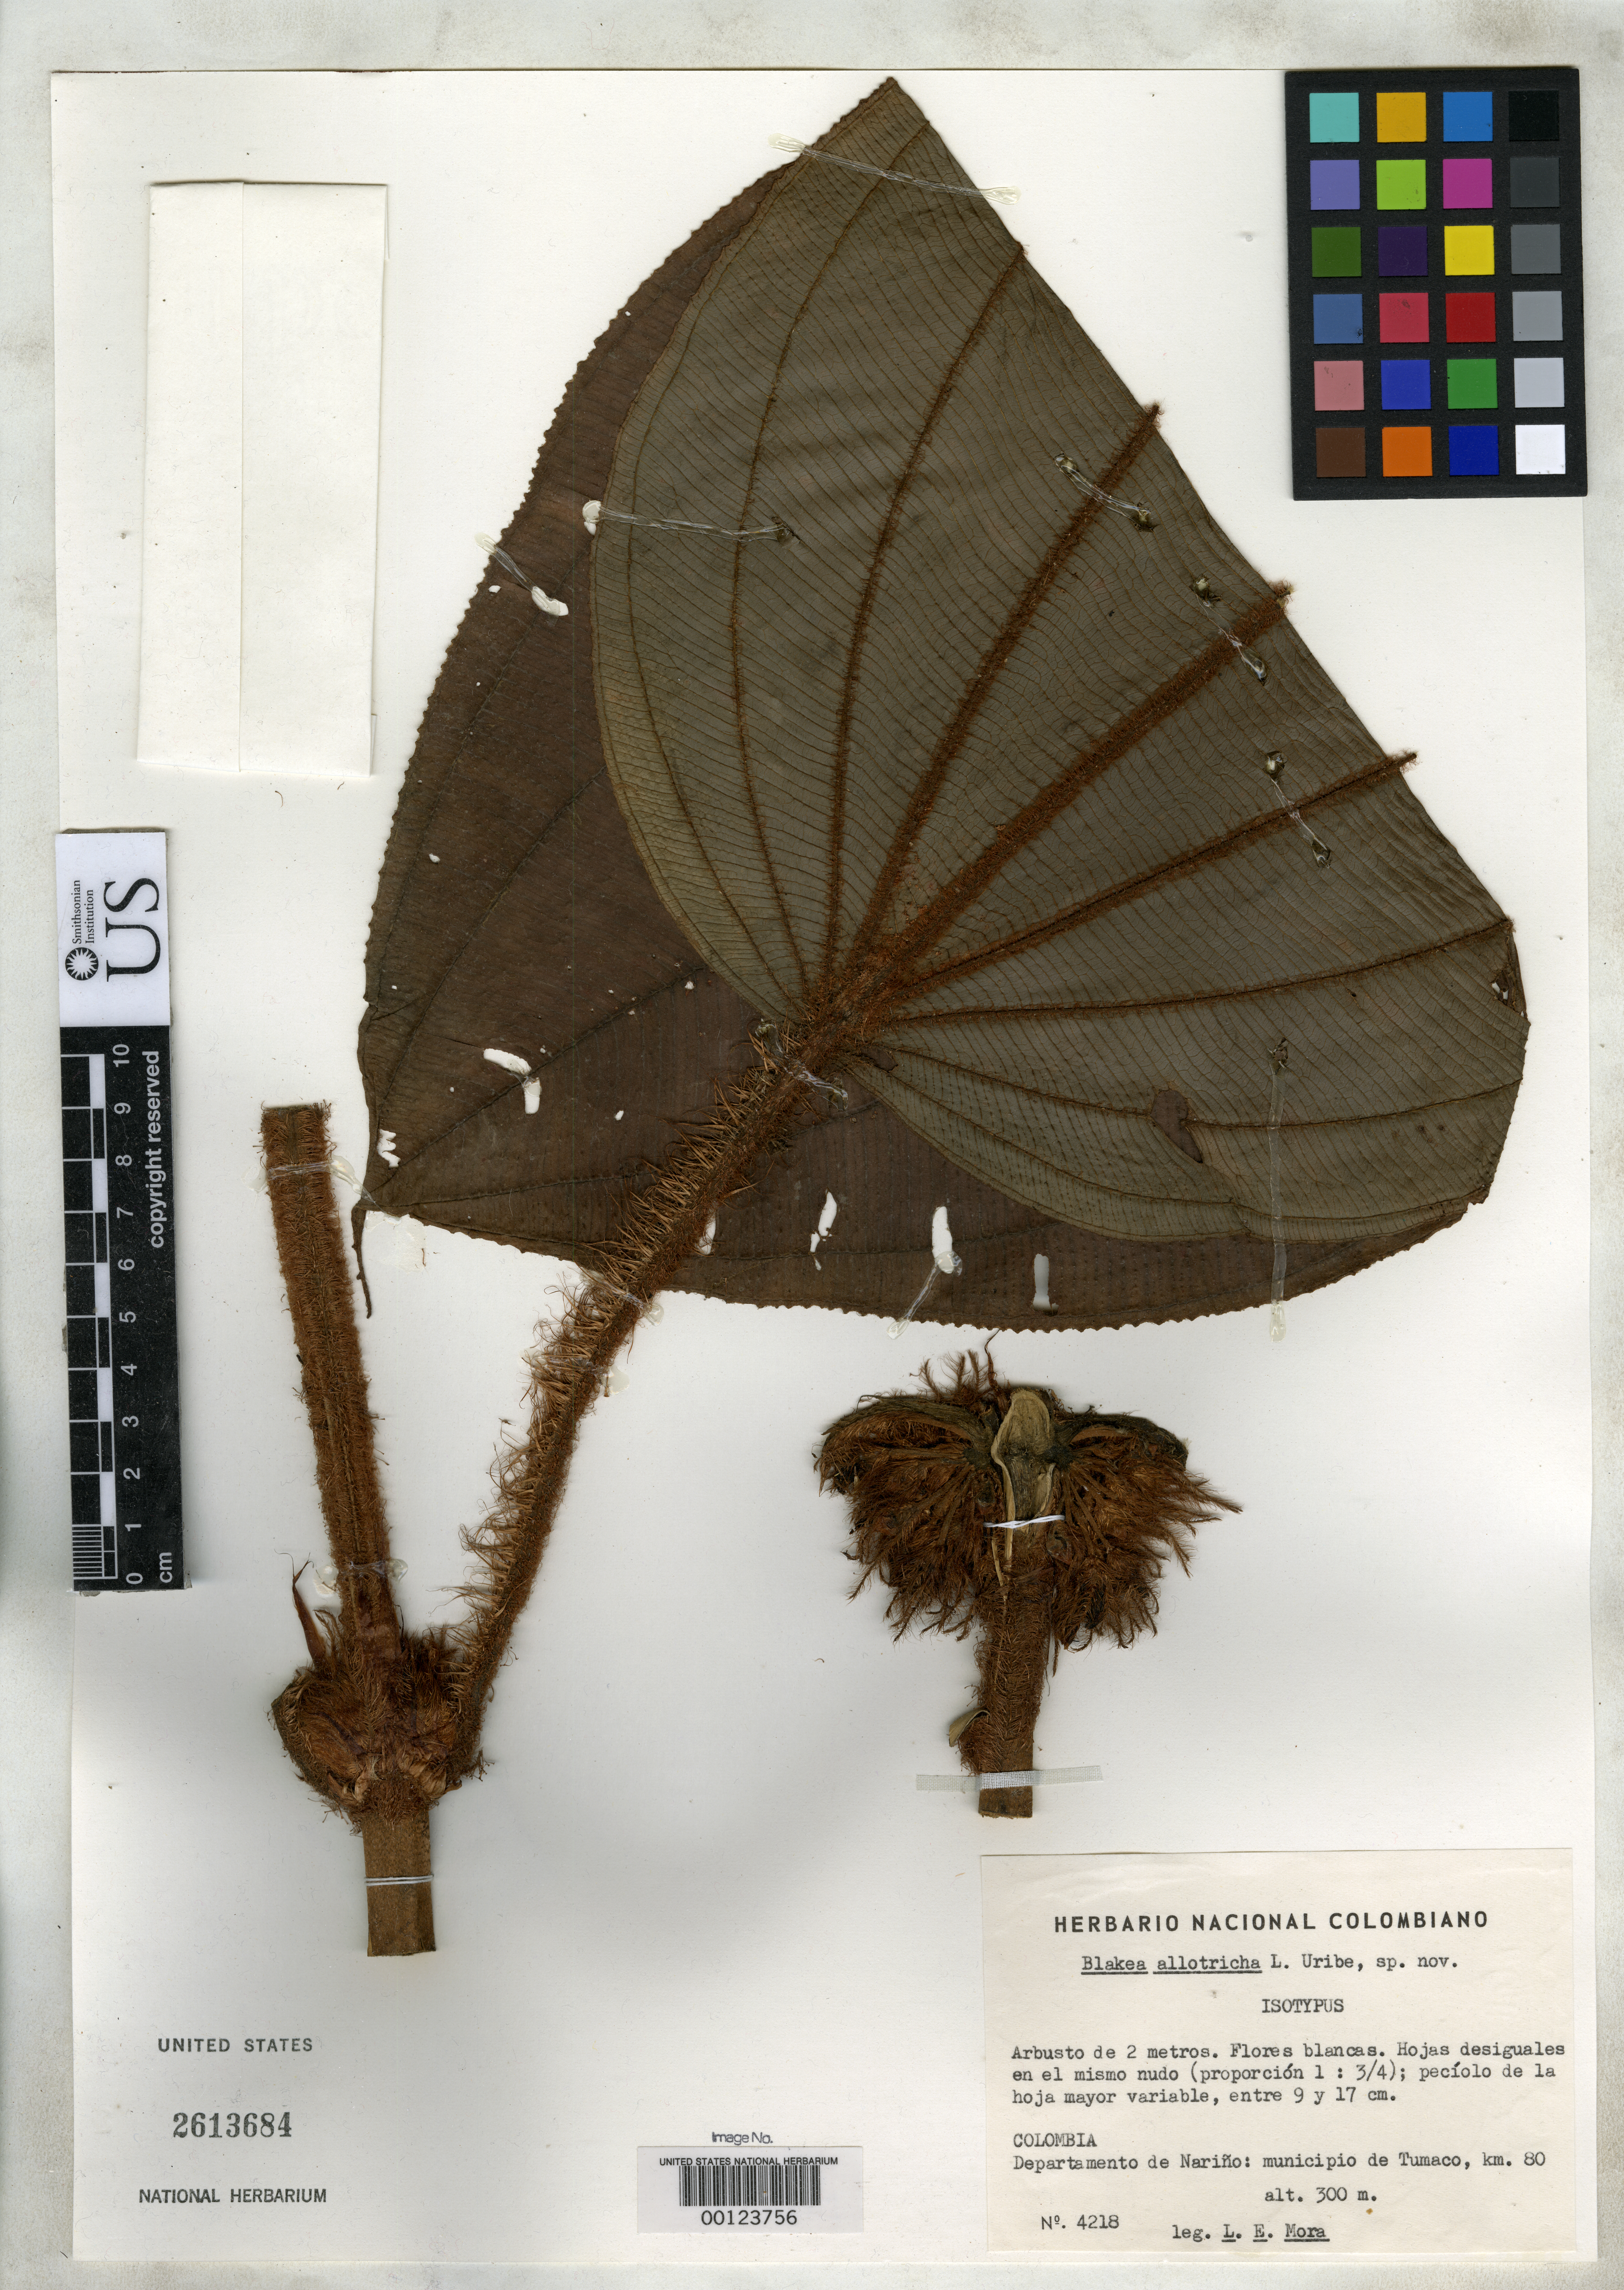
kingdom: Plantae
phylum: Tracheophyta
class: Magnoliopsida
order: Myrtales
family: Melastomataceae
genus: Blakea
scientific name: Blakea allotricha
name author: L. Uribe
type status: Isotype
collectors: L. E. Mora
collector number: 4218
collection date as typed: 19 Nov 1967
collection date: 1967-11-19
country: Colombia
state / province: Nariño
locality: Tumaco.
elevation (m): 300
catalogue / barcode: US 2613684